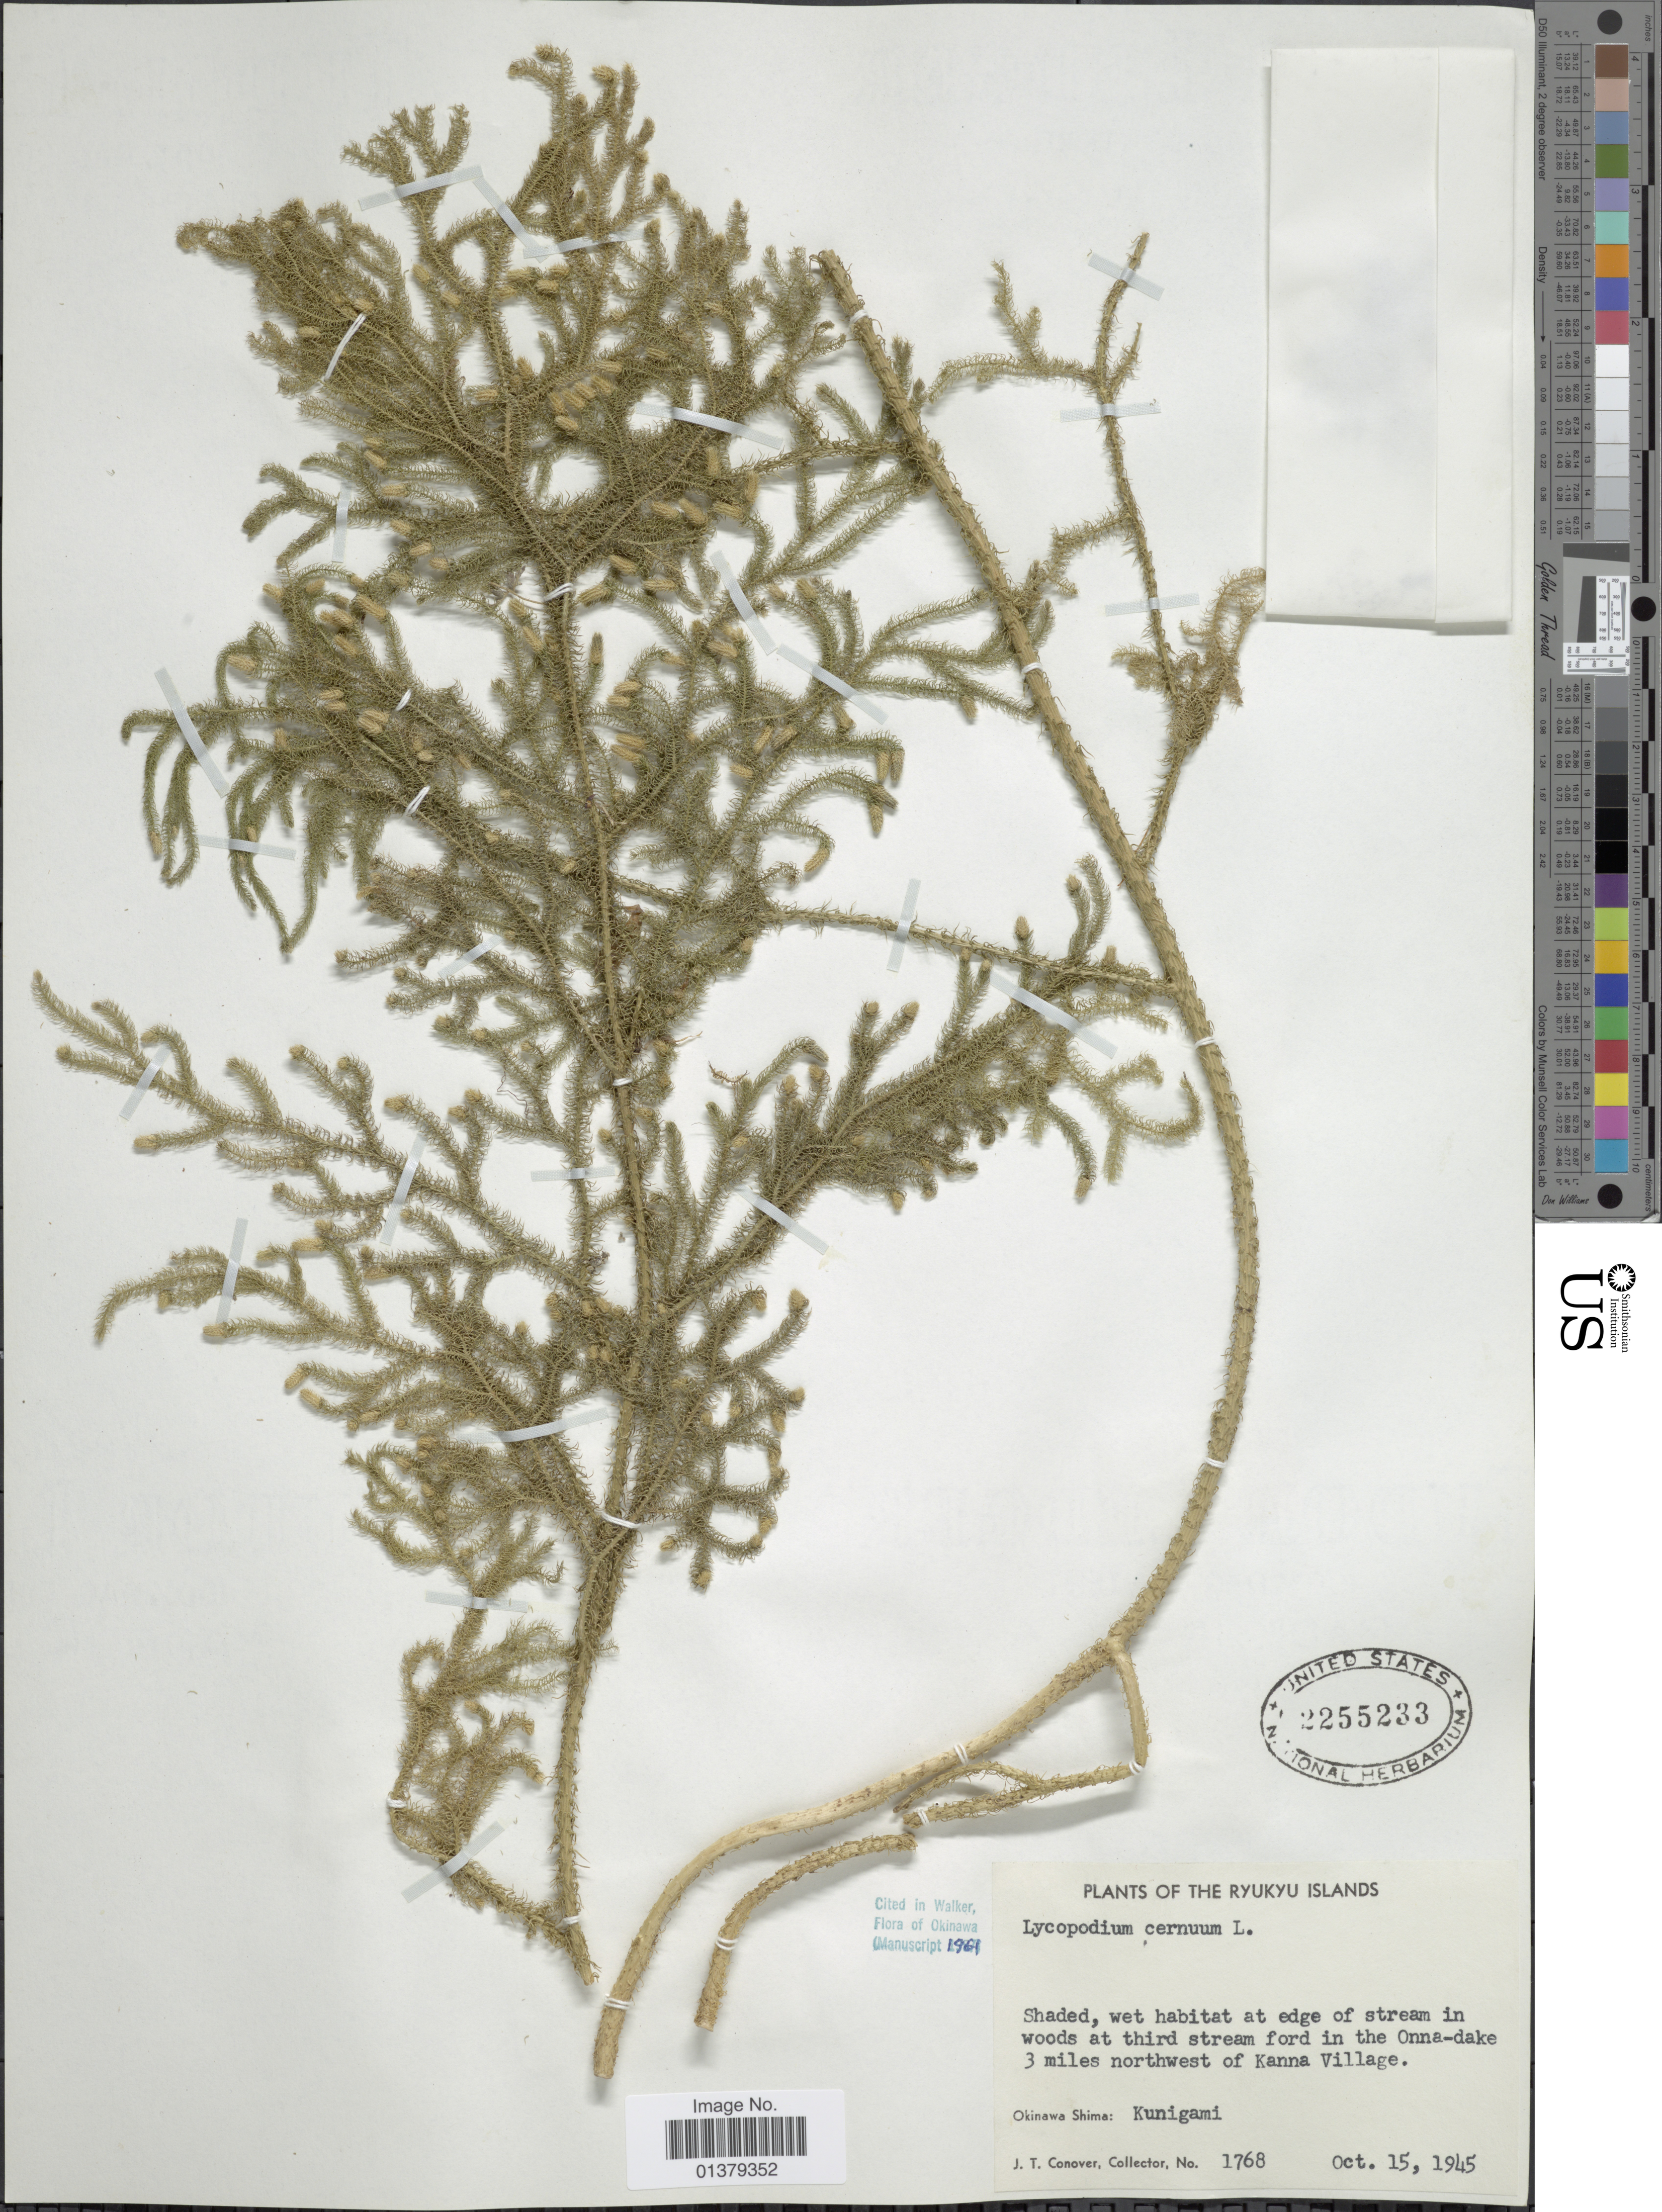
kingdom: Plantae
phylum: Tracheophyta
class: Lycopodiopsida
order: Lycopodiales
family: Lycopodiaceae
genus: Palhinhaea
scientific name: Palhinhaea cernua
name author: (L.) Vasc. & Franco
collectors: J. T. Conover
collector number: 1768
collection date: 1945-10-15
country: Japan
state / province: Okinawa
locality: The Ryukyu Islands, wet habitat at edge of stream in woods at third stream ford in the Onna-dake 3 miles northwest of Kanna Village, Kunigami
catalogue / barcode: US 2255233